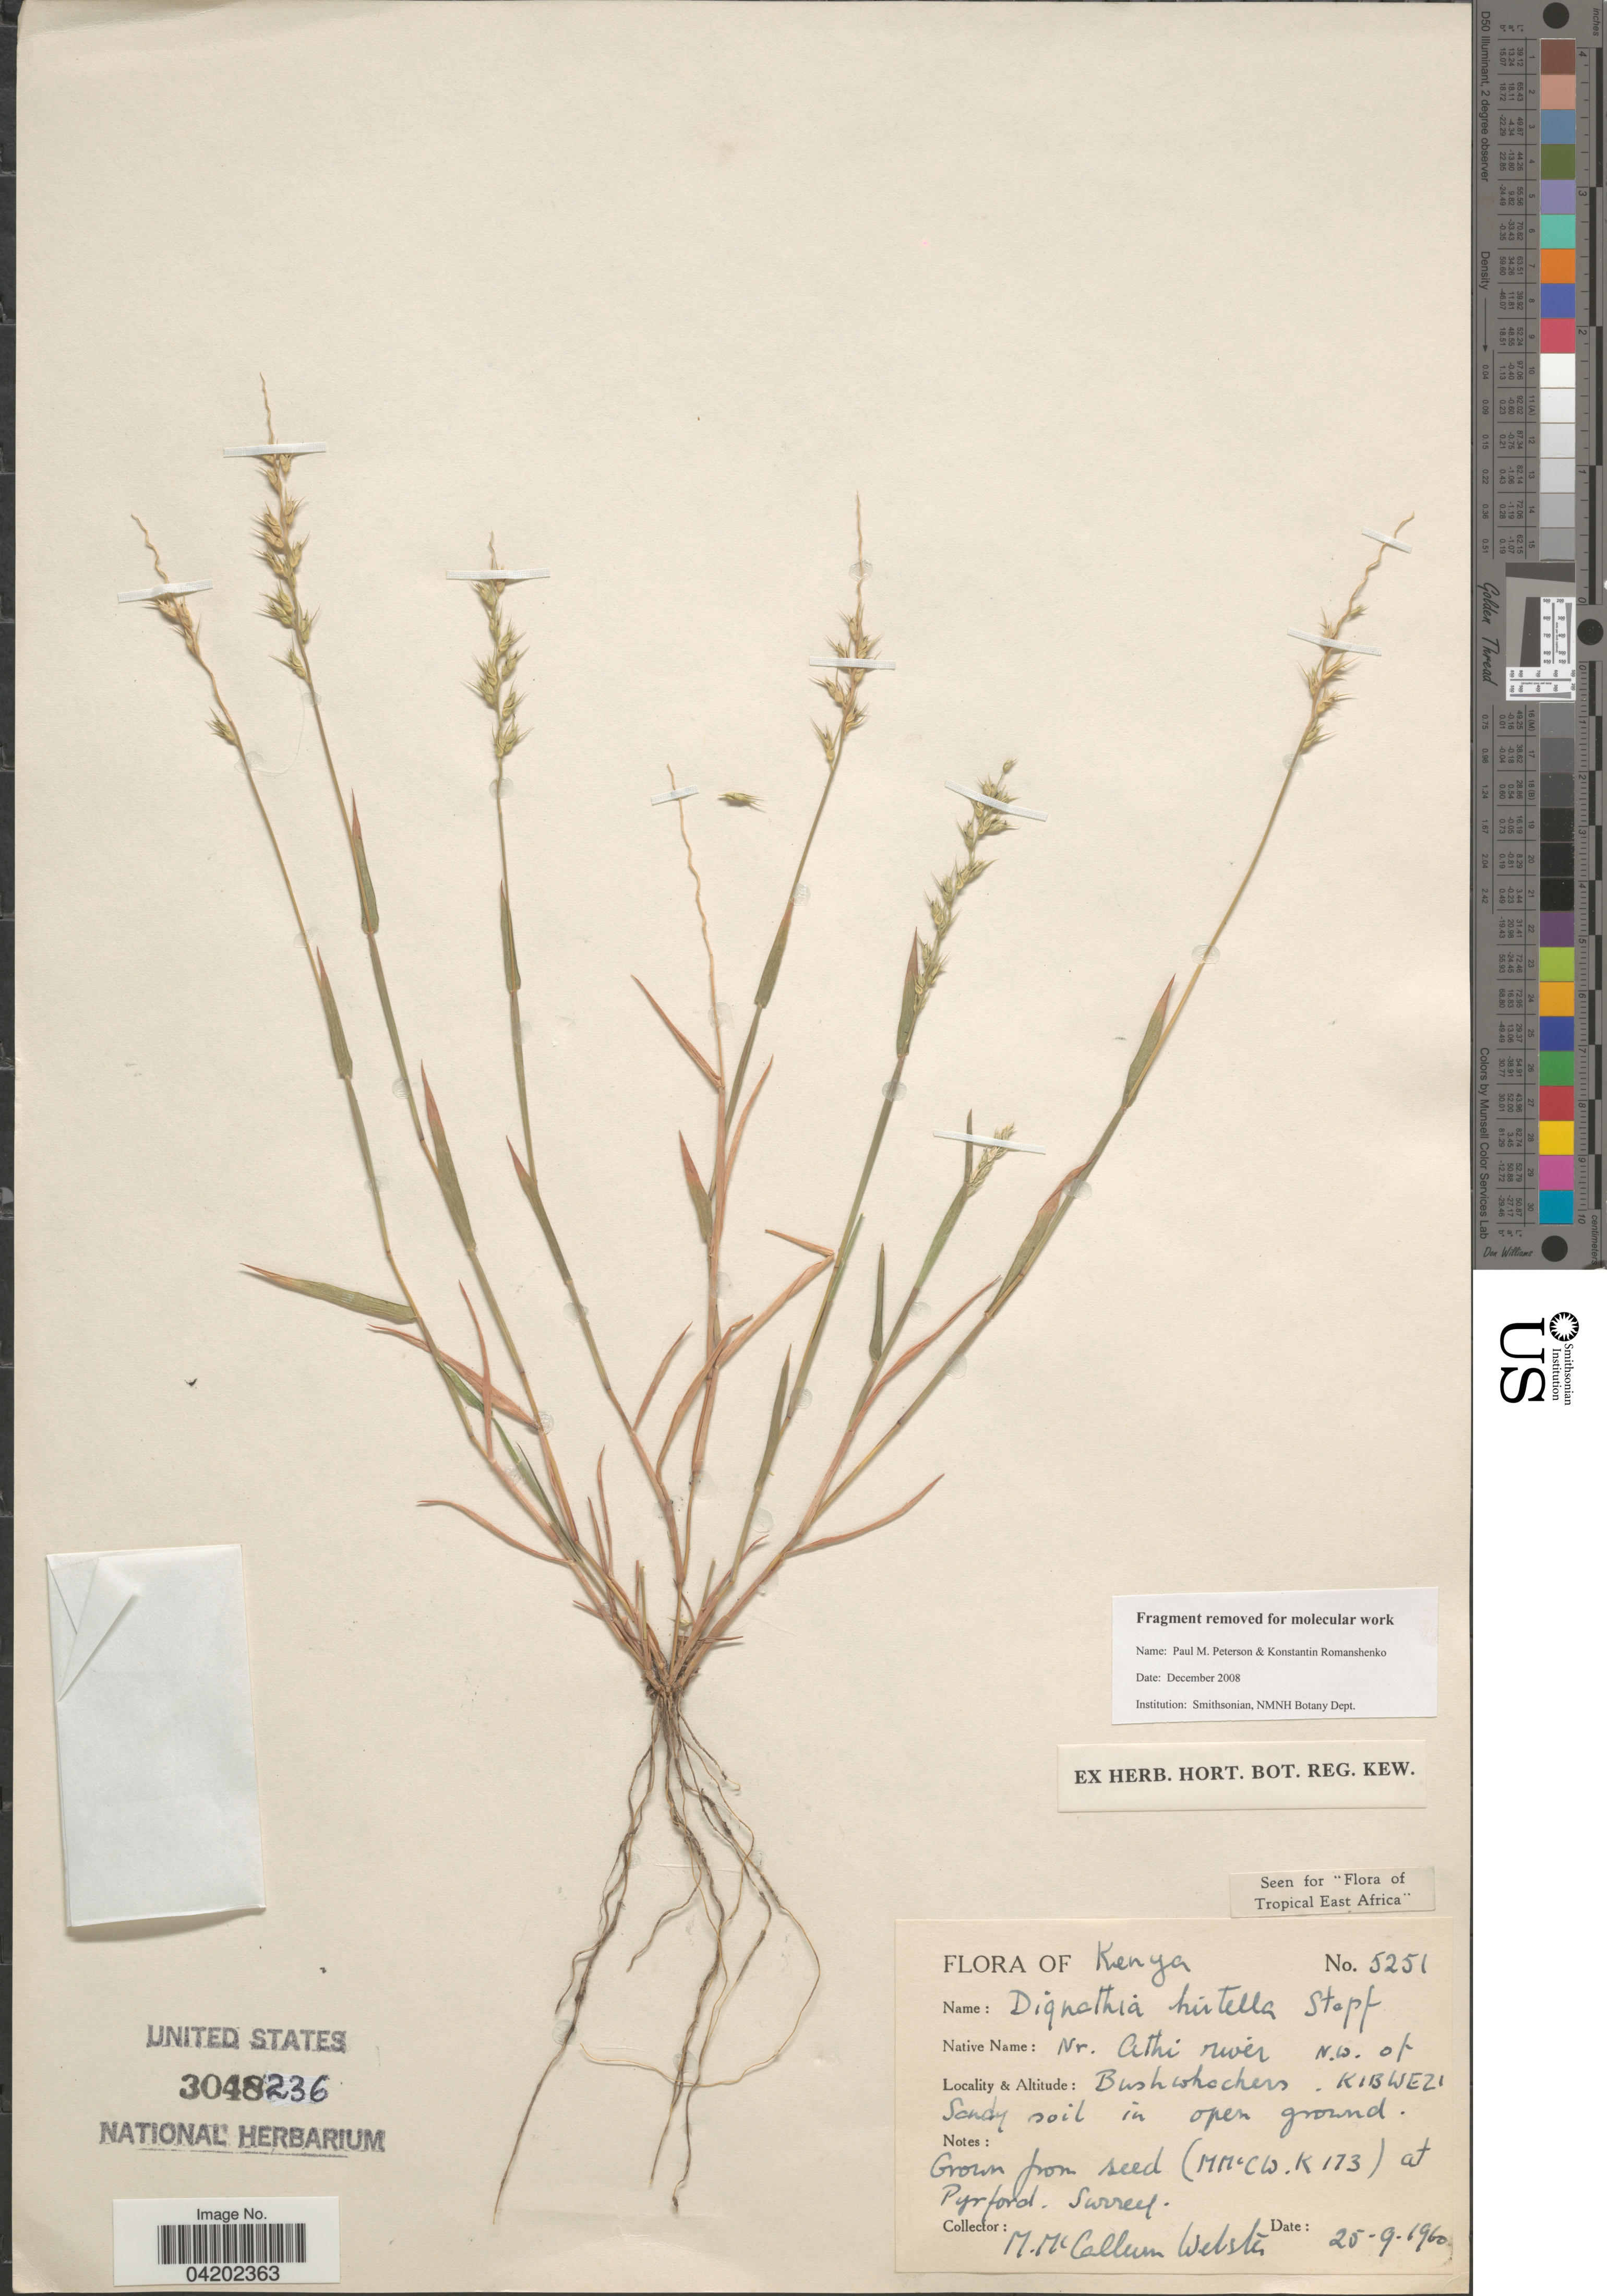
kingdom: Plantae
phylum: Tracheophyta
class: Liliopsida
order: Poales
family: Poaceae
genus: Dignathia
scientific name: Dignathia hirtella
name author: Stapf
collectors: M. McCallum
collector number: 5251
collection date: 1960-09-25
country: Kenya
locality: Nr. Athi river n.w. of Bushwhackers. Kibwezi. Grown from seed (MMcCW. K 173) at Pyrford. Surrey.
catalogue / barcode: US 3048236